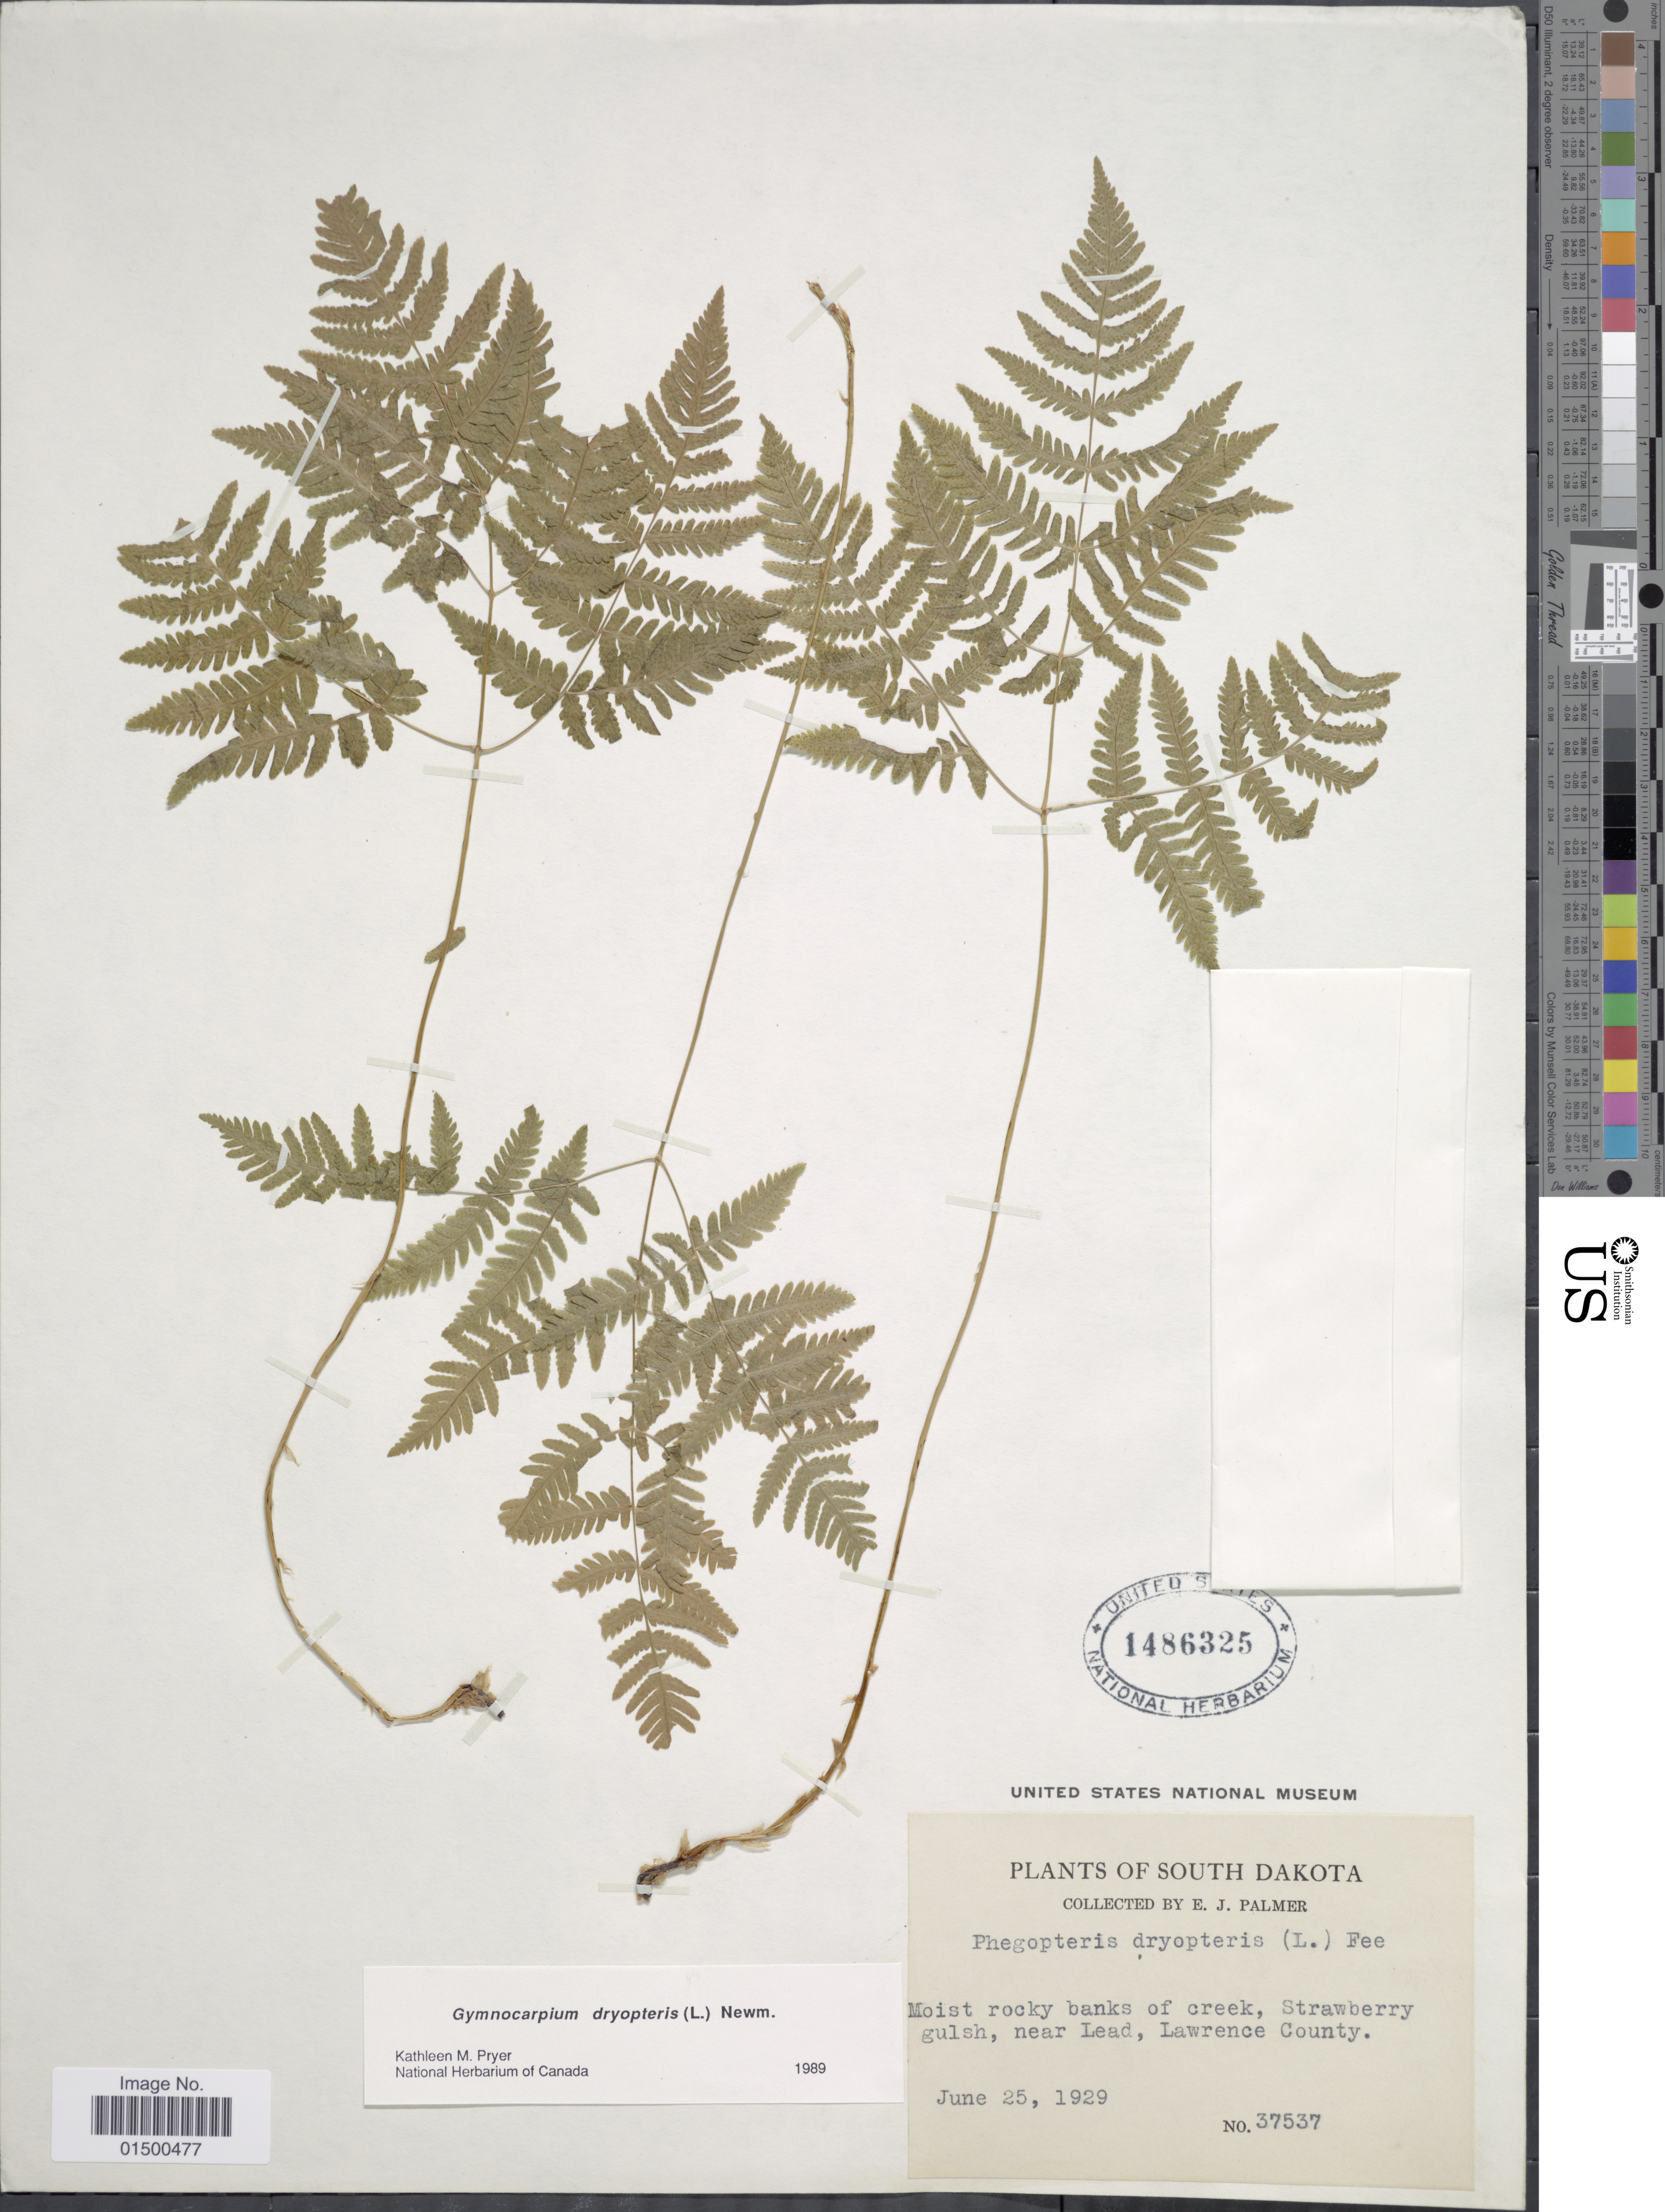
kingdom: Plantae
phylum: Tracheophyta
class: Polypodiopsida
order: Polypodiales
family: Cystopteridaceae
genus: Gymnocarpium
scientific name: Gymnocarpium dryopteris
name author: (L.) Newman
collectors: E. J. Palmer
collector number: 37537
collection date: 1929-06-25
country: United States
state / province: South Dakota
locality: Moist rocky banks of creek, Strawberry gulsh, near Lead, Lawrence County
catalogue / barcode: US 1486325